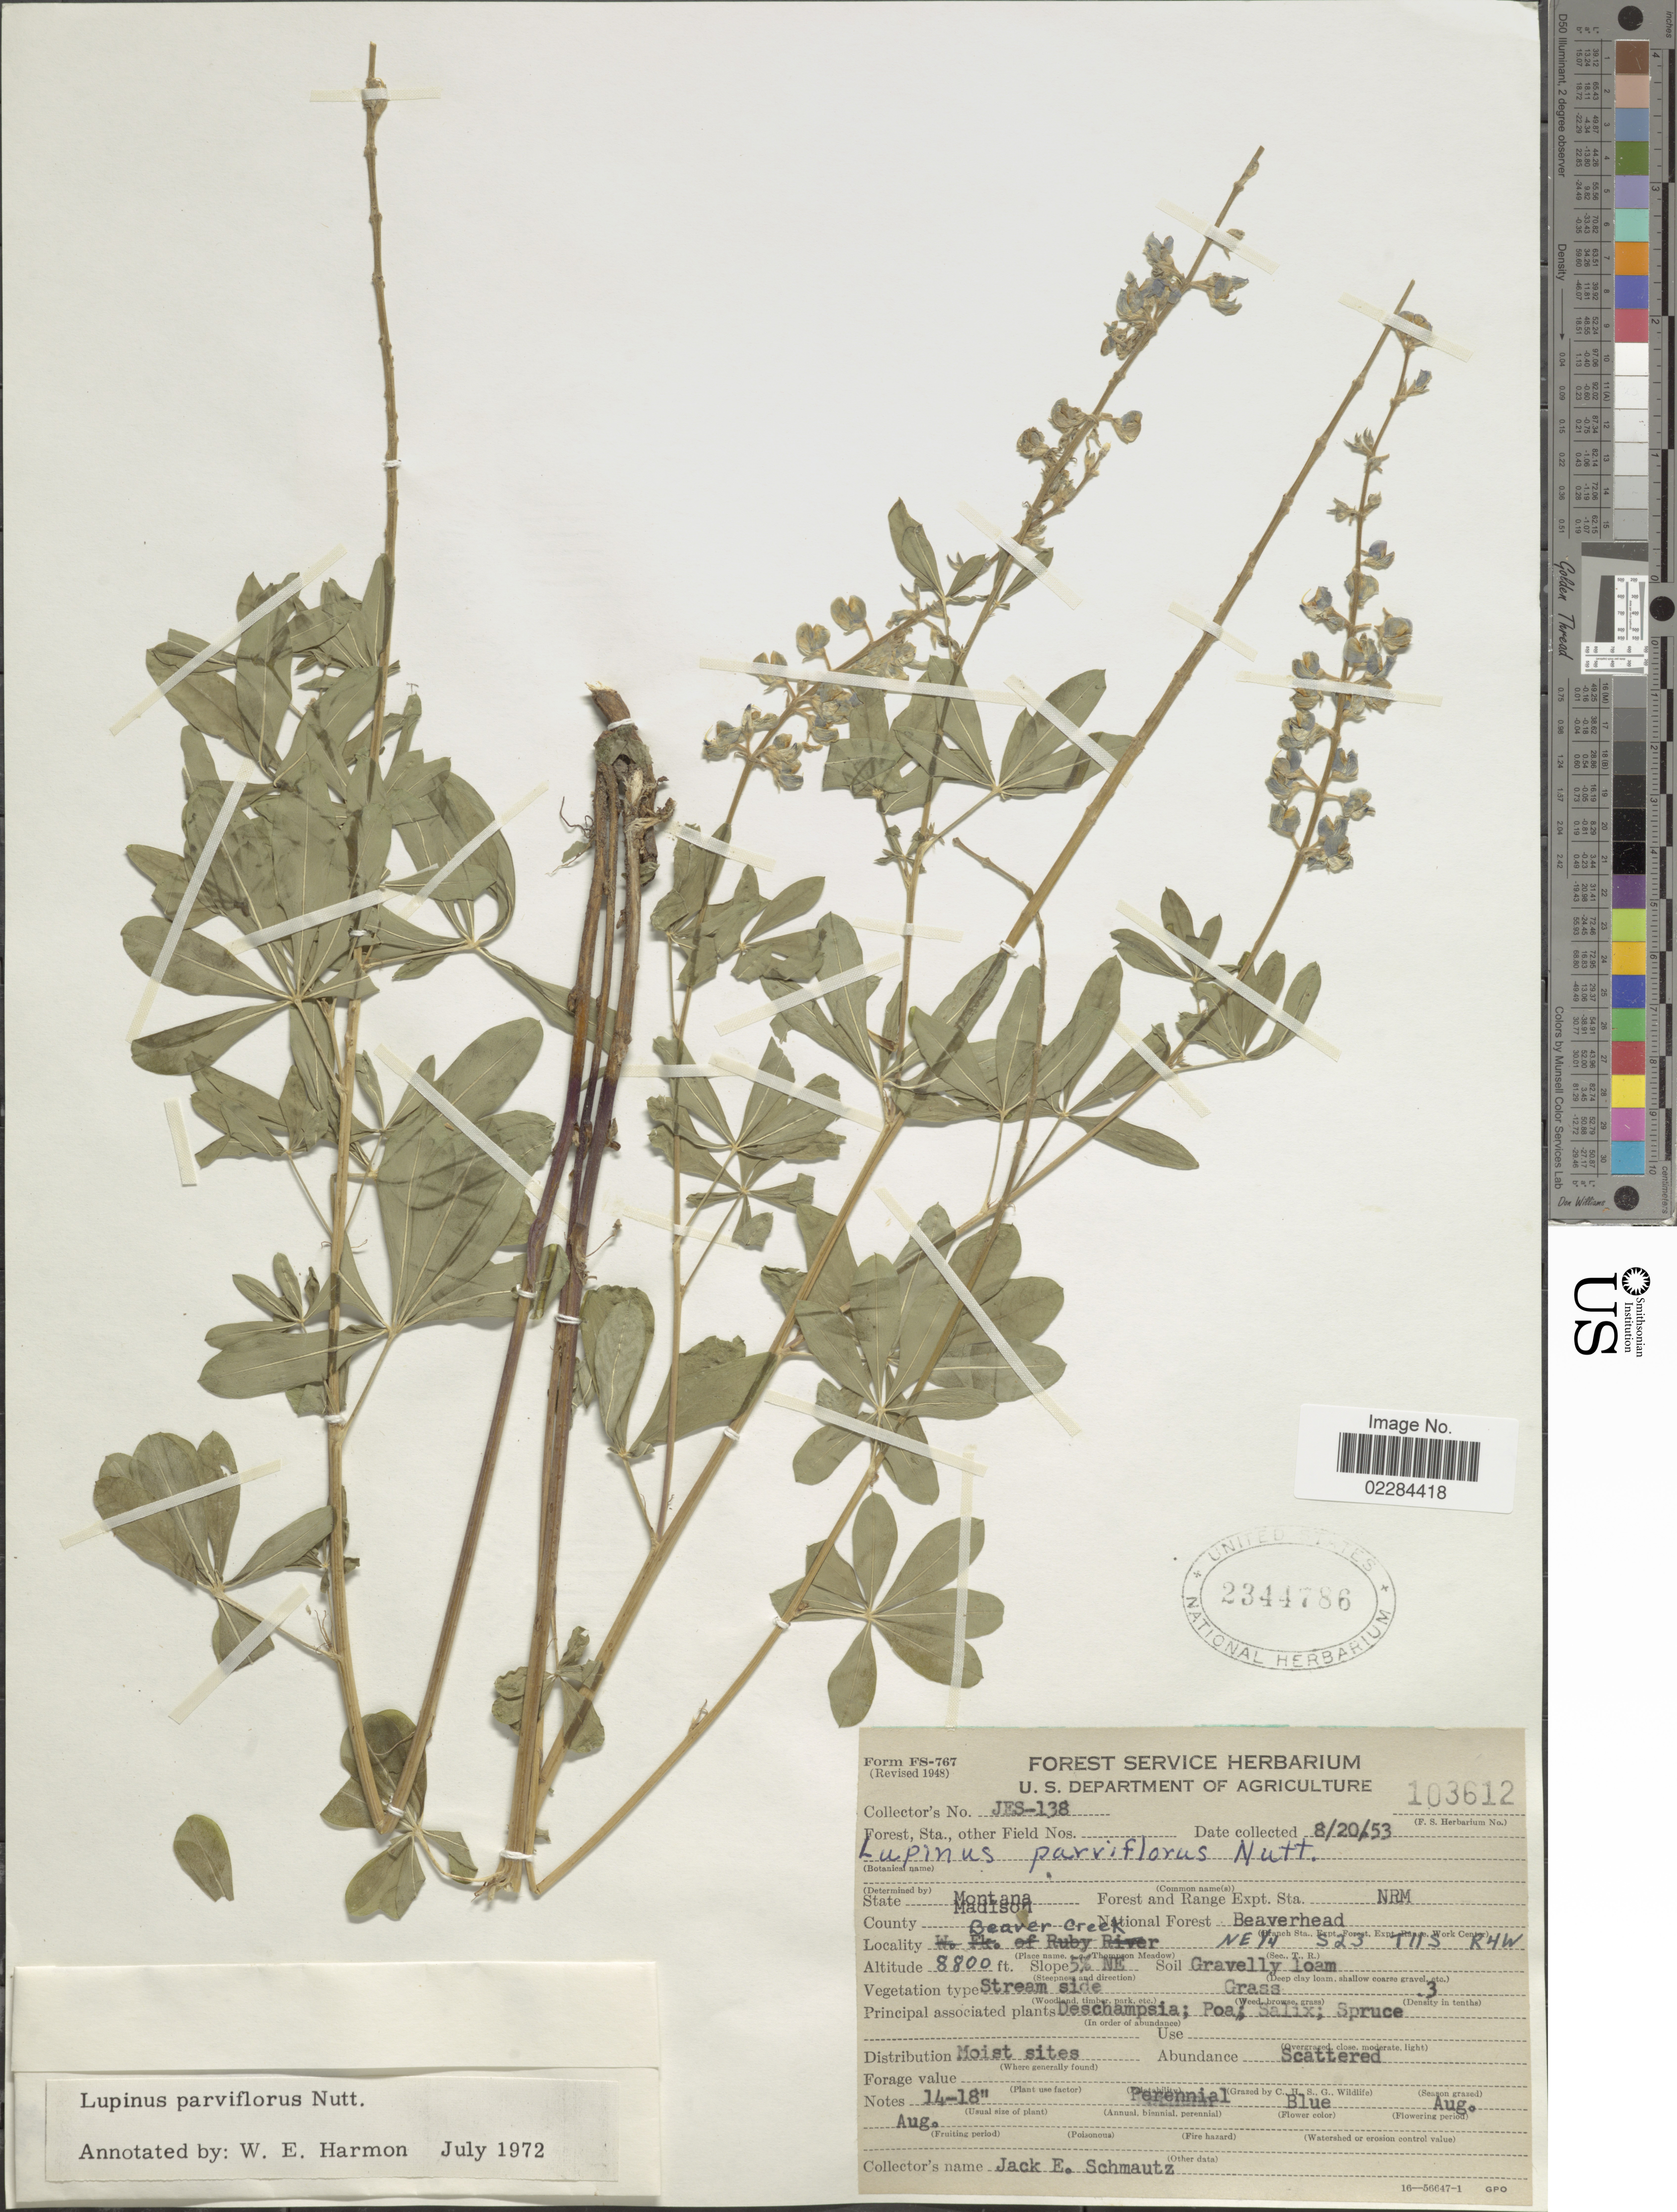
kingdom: Plantae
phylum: Tracheophyta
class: Magnoliopsida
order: Fabales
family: Fabaceae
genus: Lupinus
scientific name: Lupinus argenteus var. parviflorus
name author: (Nutt. ex Hook. & Arn.) C.L. Hitchc.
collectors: J. Schmautz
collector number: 103612/JES-138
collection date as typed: Transcribed d/m/y: 20/8/53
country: United States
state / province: Montana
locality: Madison County. Beaver Creek. NE 1/4 S23 T11S R4W/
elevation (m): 2682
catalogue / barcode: US 2344786